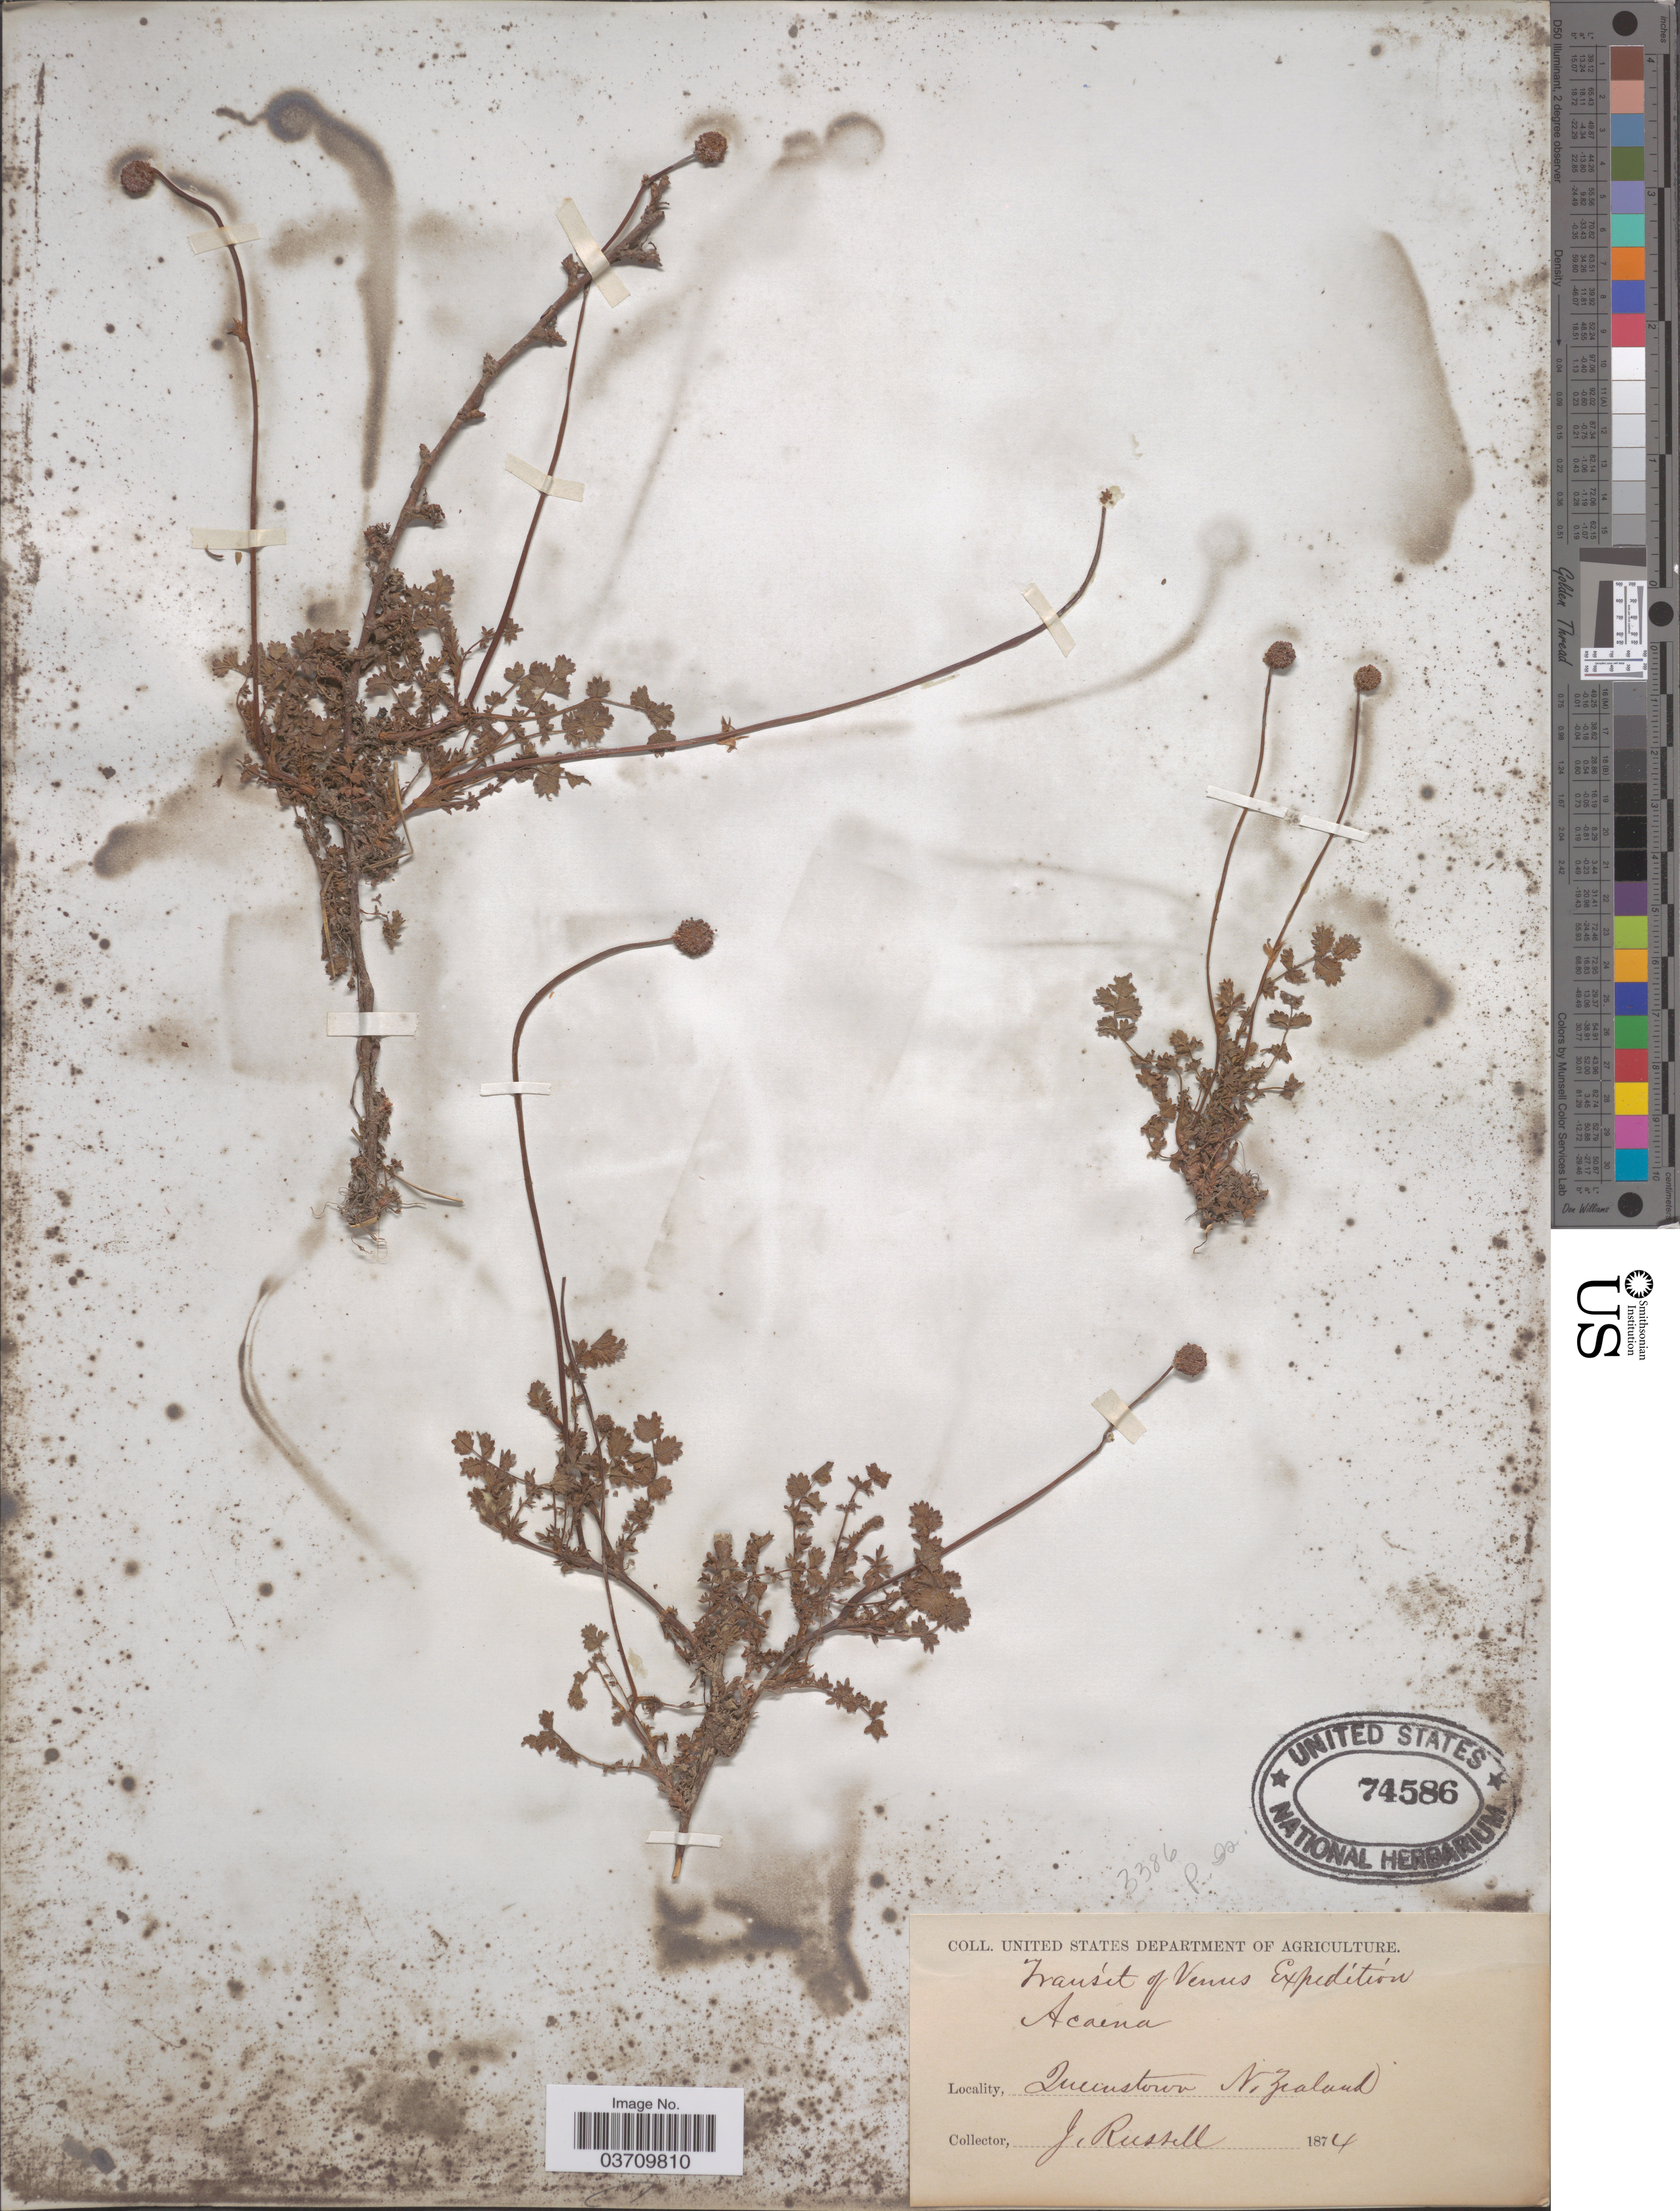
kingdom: Plantae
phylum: Tracheophyta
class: Magnoliopsida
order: Rosales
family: Rosaceae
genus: Acaena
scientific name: Acaena sp.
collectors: J. Russell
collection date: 1874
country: New Zealand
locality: Queenstown.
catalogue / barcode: US 74586